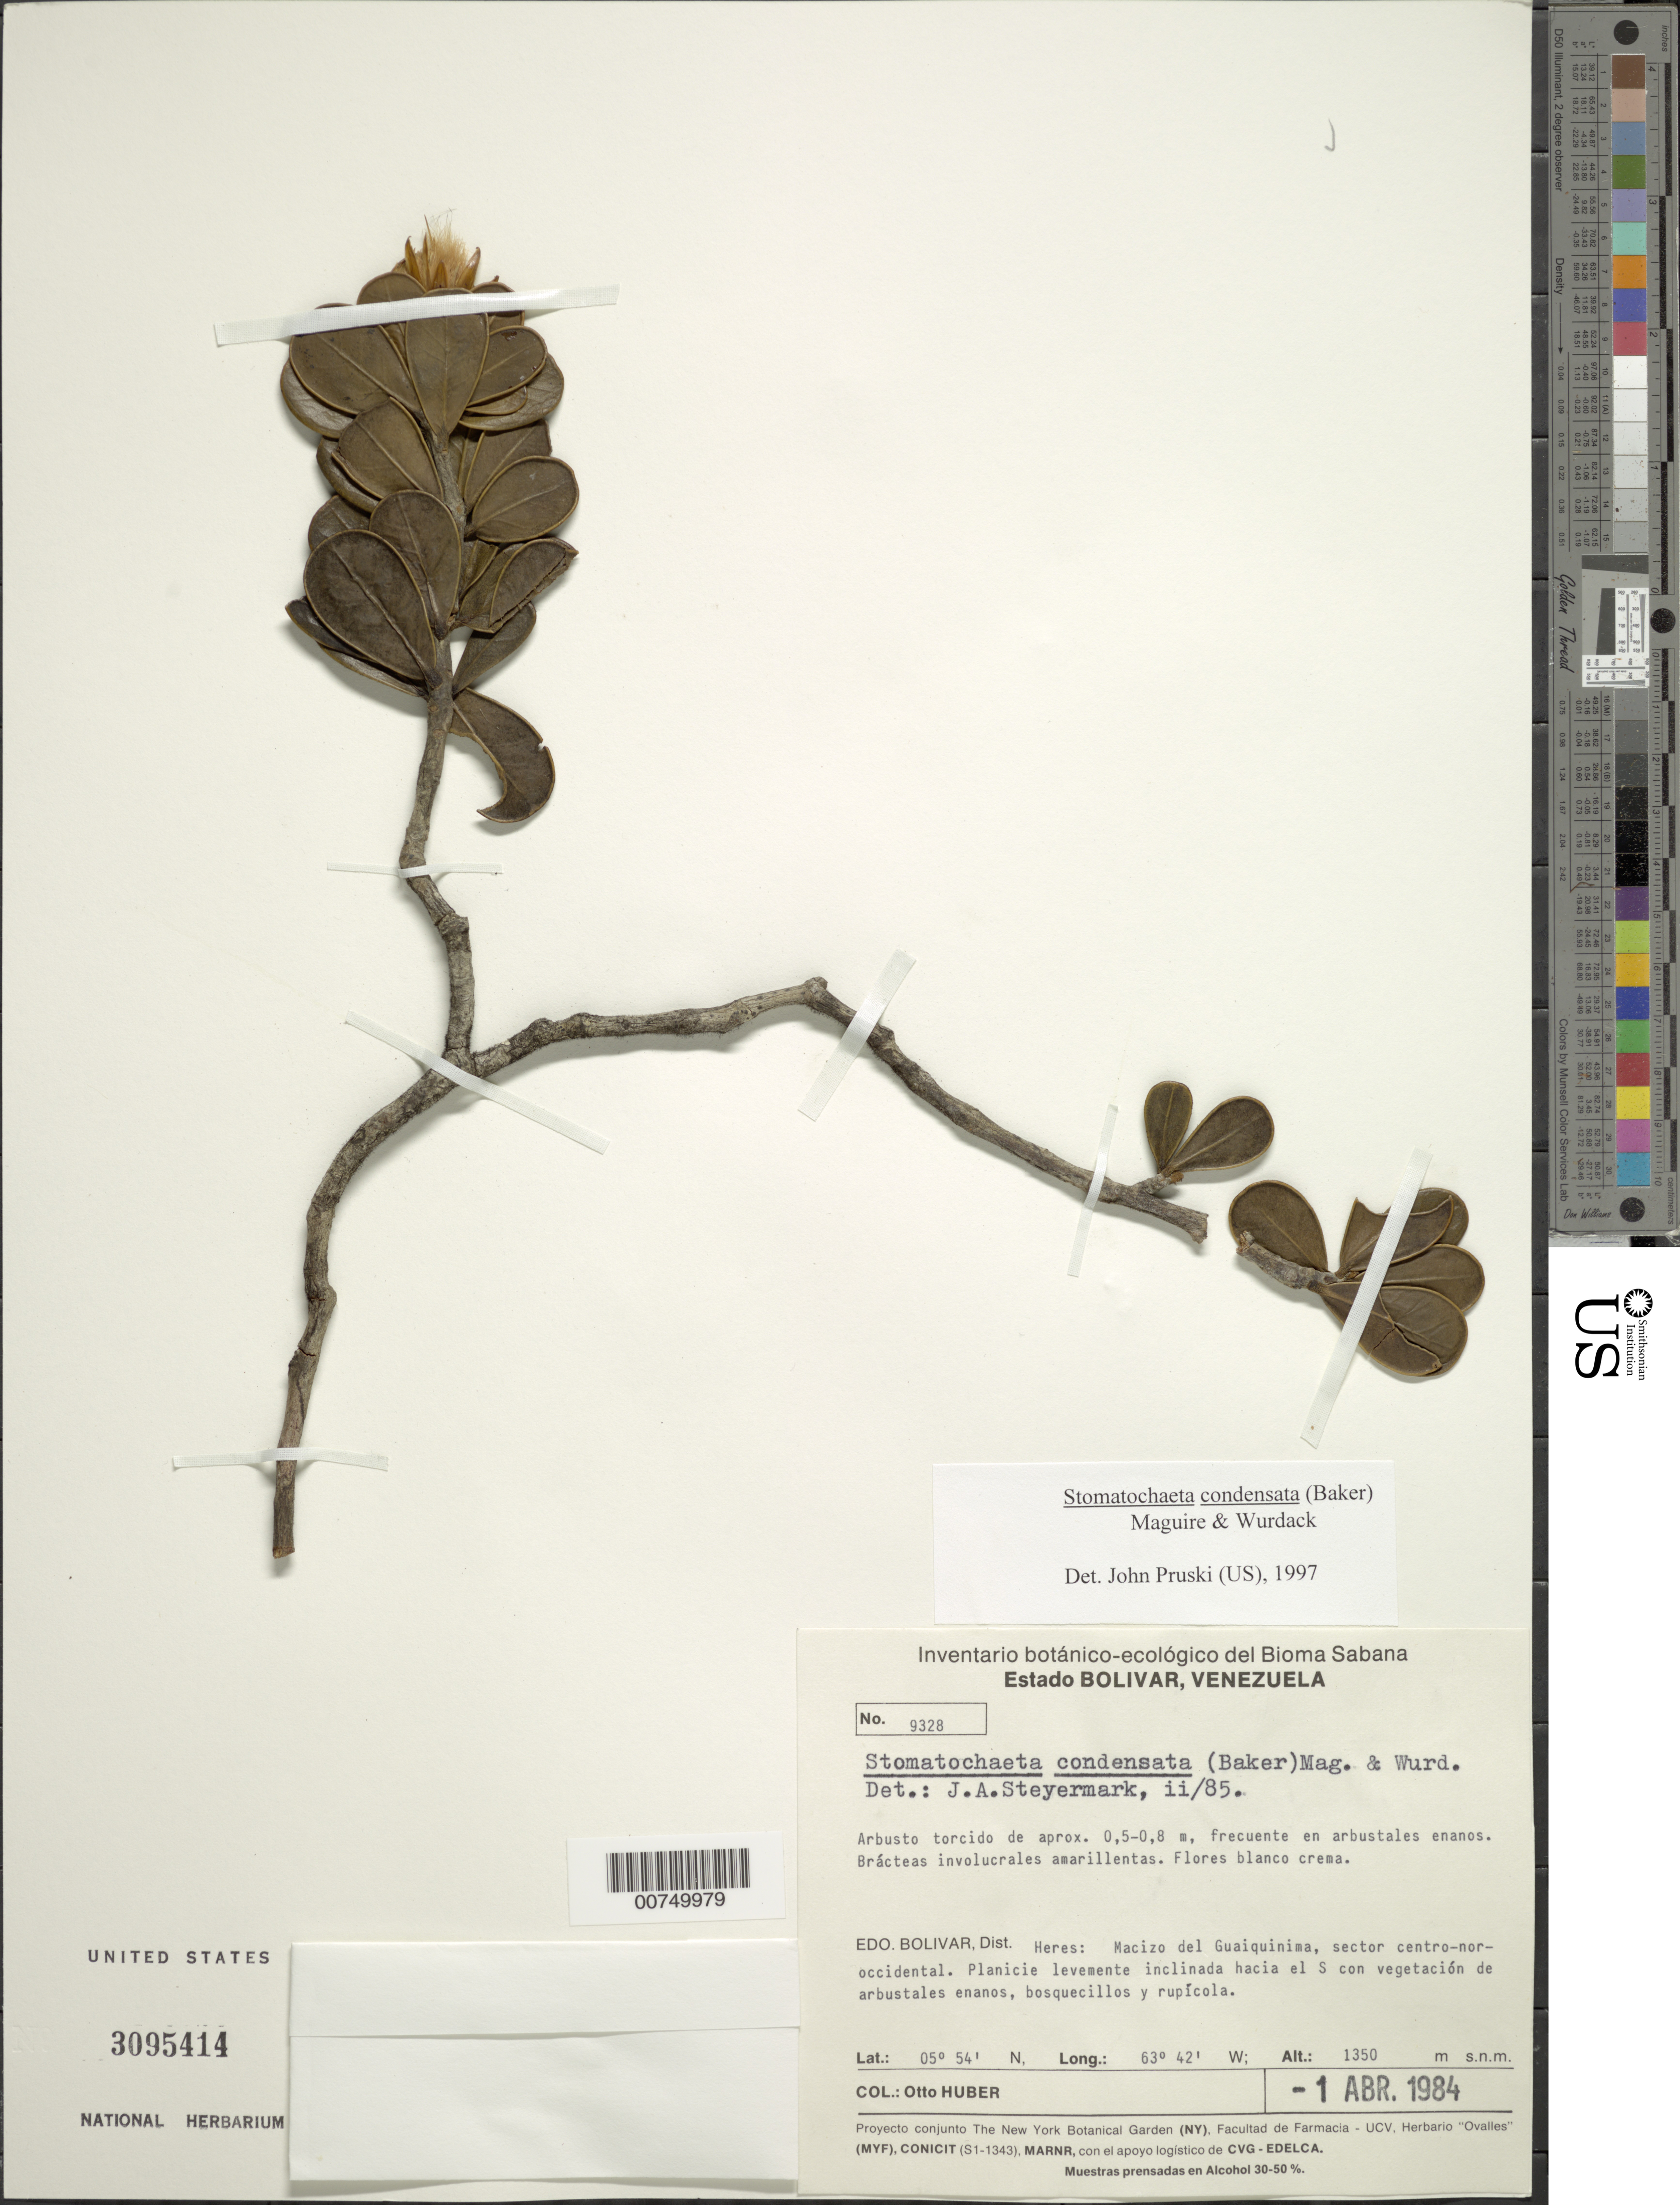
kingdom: Plantae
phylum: Tracheophyta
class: Magnoliopsida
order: Asterales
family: Asteraceae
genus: Stomatochaeta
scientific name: Stomatochaeta condensata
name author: (Baker) Maguire & Wurdack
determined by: Pruski, J. F.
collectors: O. Huber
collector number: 9328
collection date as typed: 1-Apr-84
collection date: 1984-04-01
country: Venezuela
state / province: Bolívar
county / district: Heres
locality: Macizo del Guaiquinima, sector centro-nororiental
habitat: Arbustales enanos. Planicie levemente inclinada hacia el S con vegetación de arbustales enanos, bosquecillos y rupícola.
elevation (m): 1350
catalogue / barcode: US 3095414